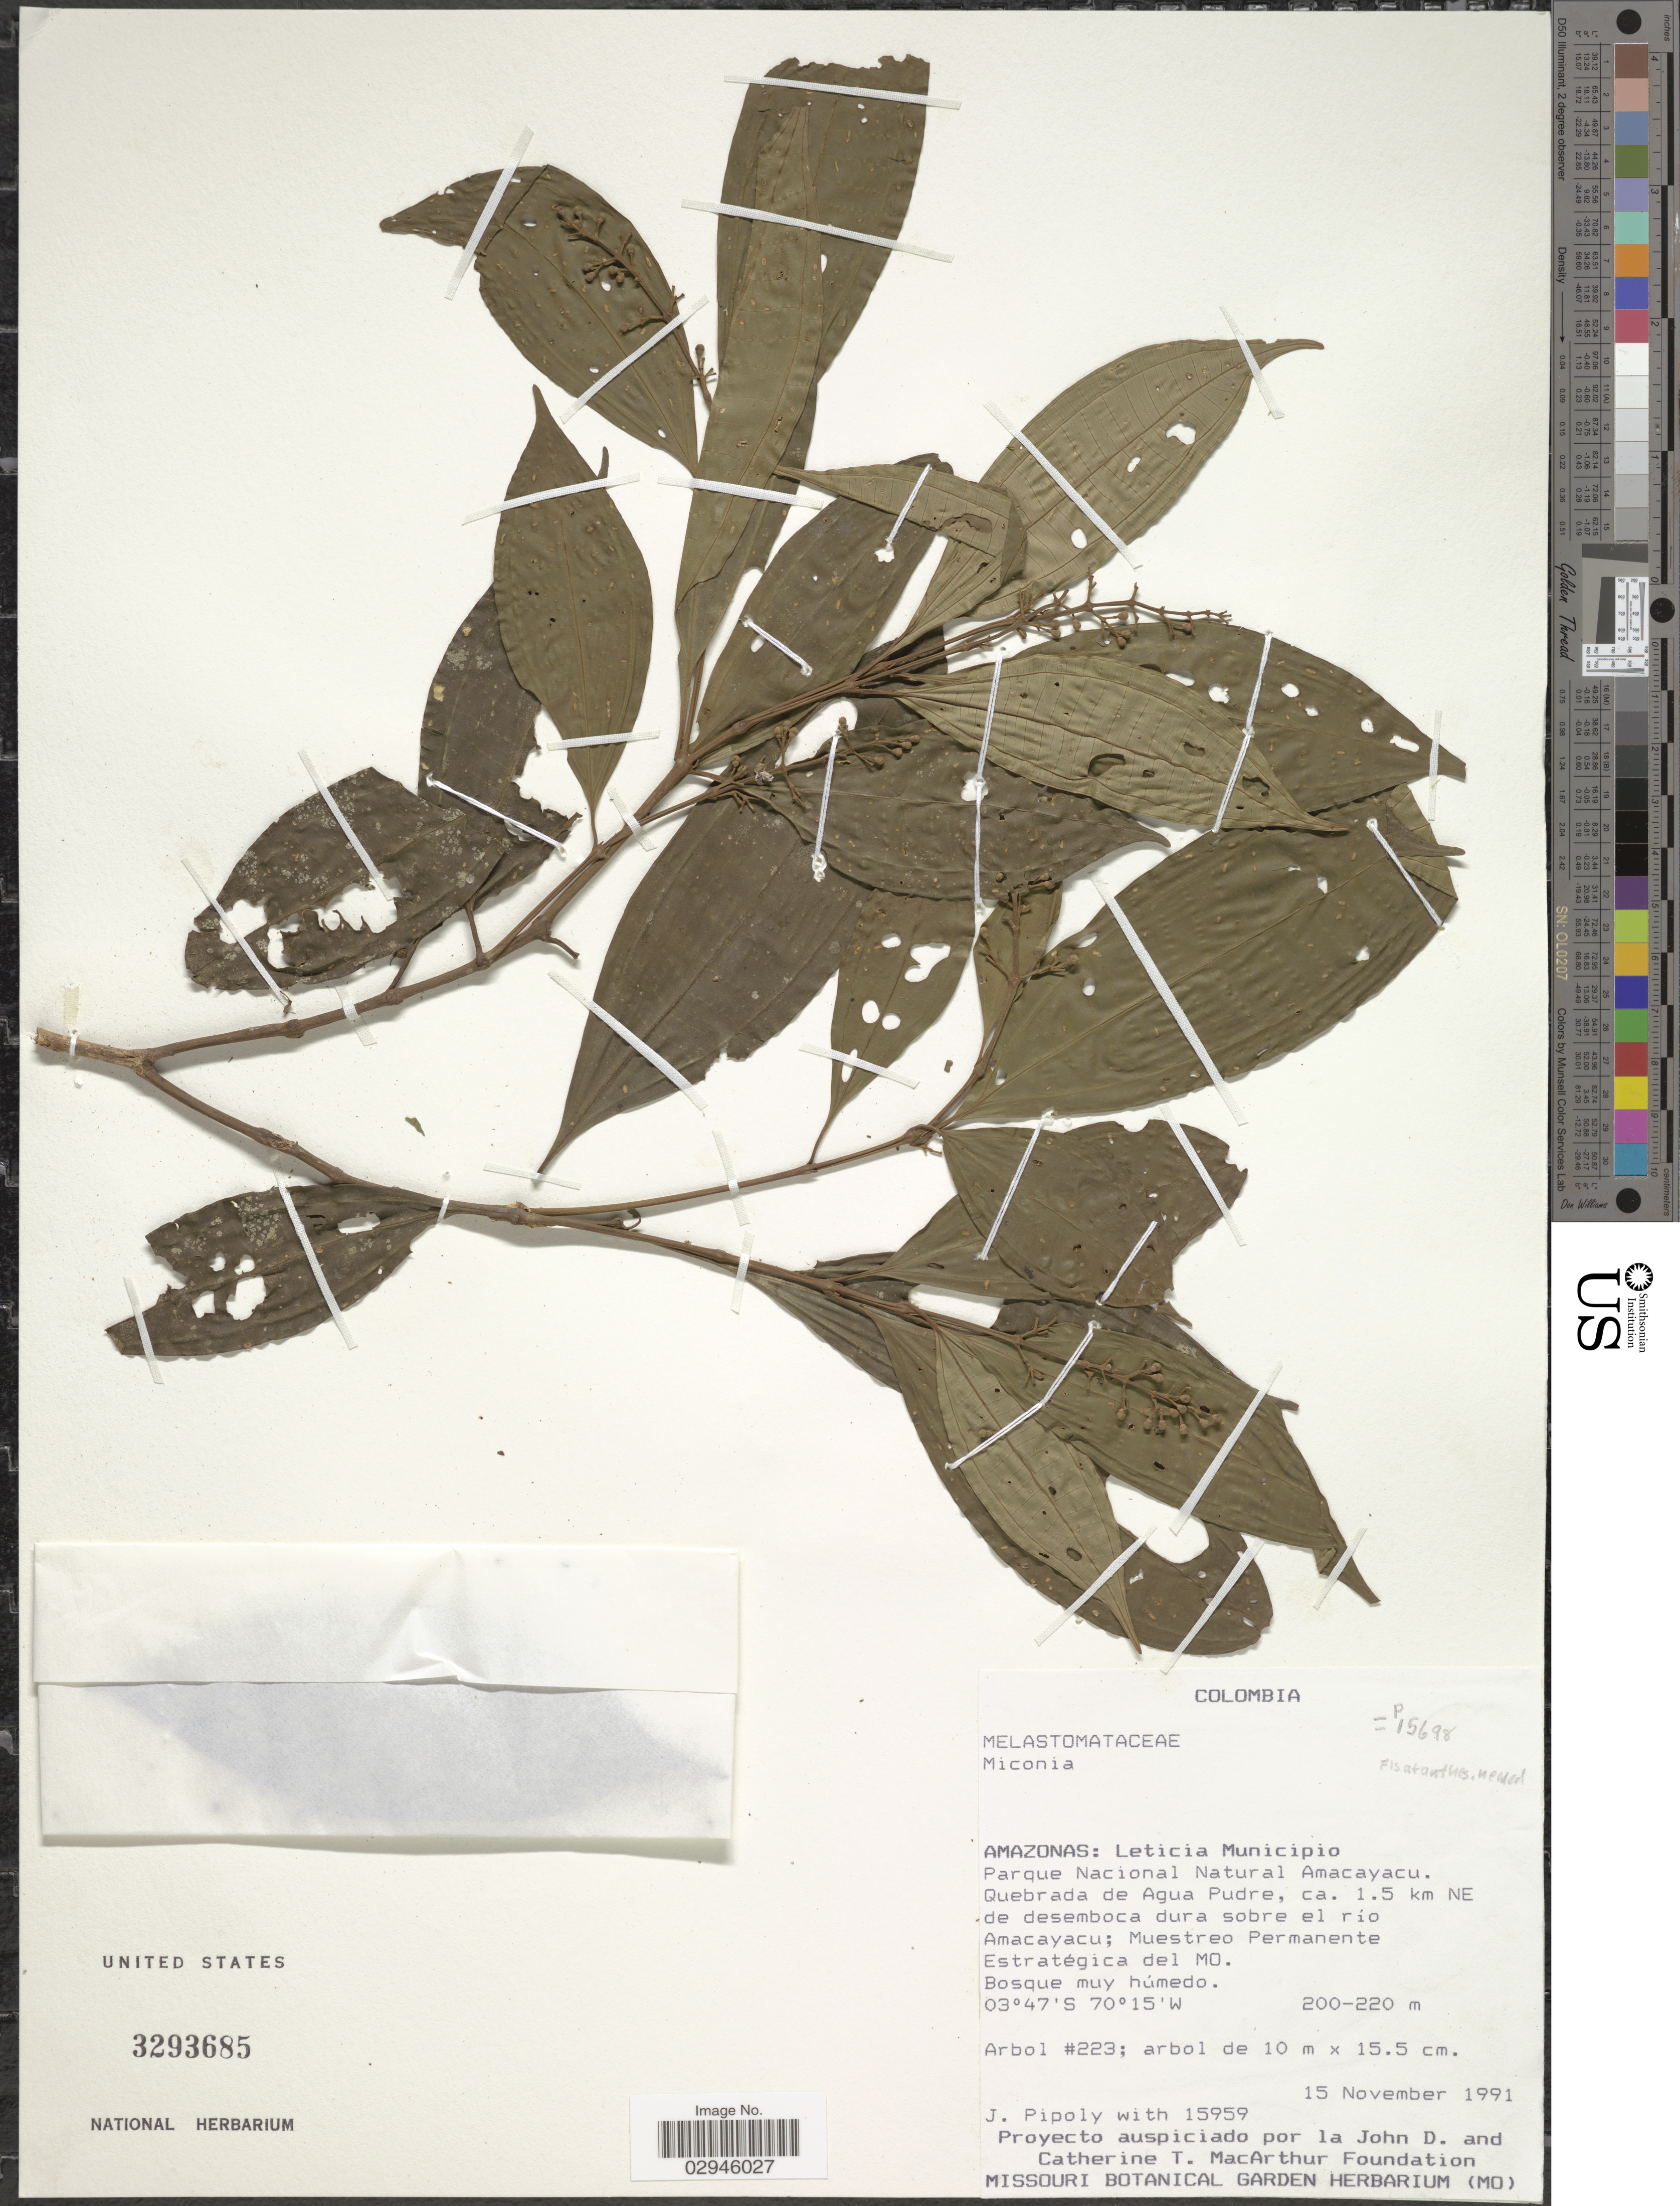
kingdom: Plantae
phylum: Tracheophyta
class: Magnoliopsida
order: Myrtales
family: Melastomataceae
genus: Miconia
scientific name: Miconia sp.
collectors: J. J. Pipoly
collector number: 15959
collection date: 1991-11-15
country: Colombia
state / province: Amazônas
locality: Leticia Municipio. Parque Nacional Natural Amacayacu. Quebrada de Agua Pudre, ca. 1.5 km NE de desemboca dura sobre el río Amacayacu; Muestreo Permanente Estratégica del MO.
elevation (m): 200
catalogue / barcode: US 3293685